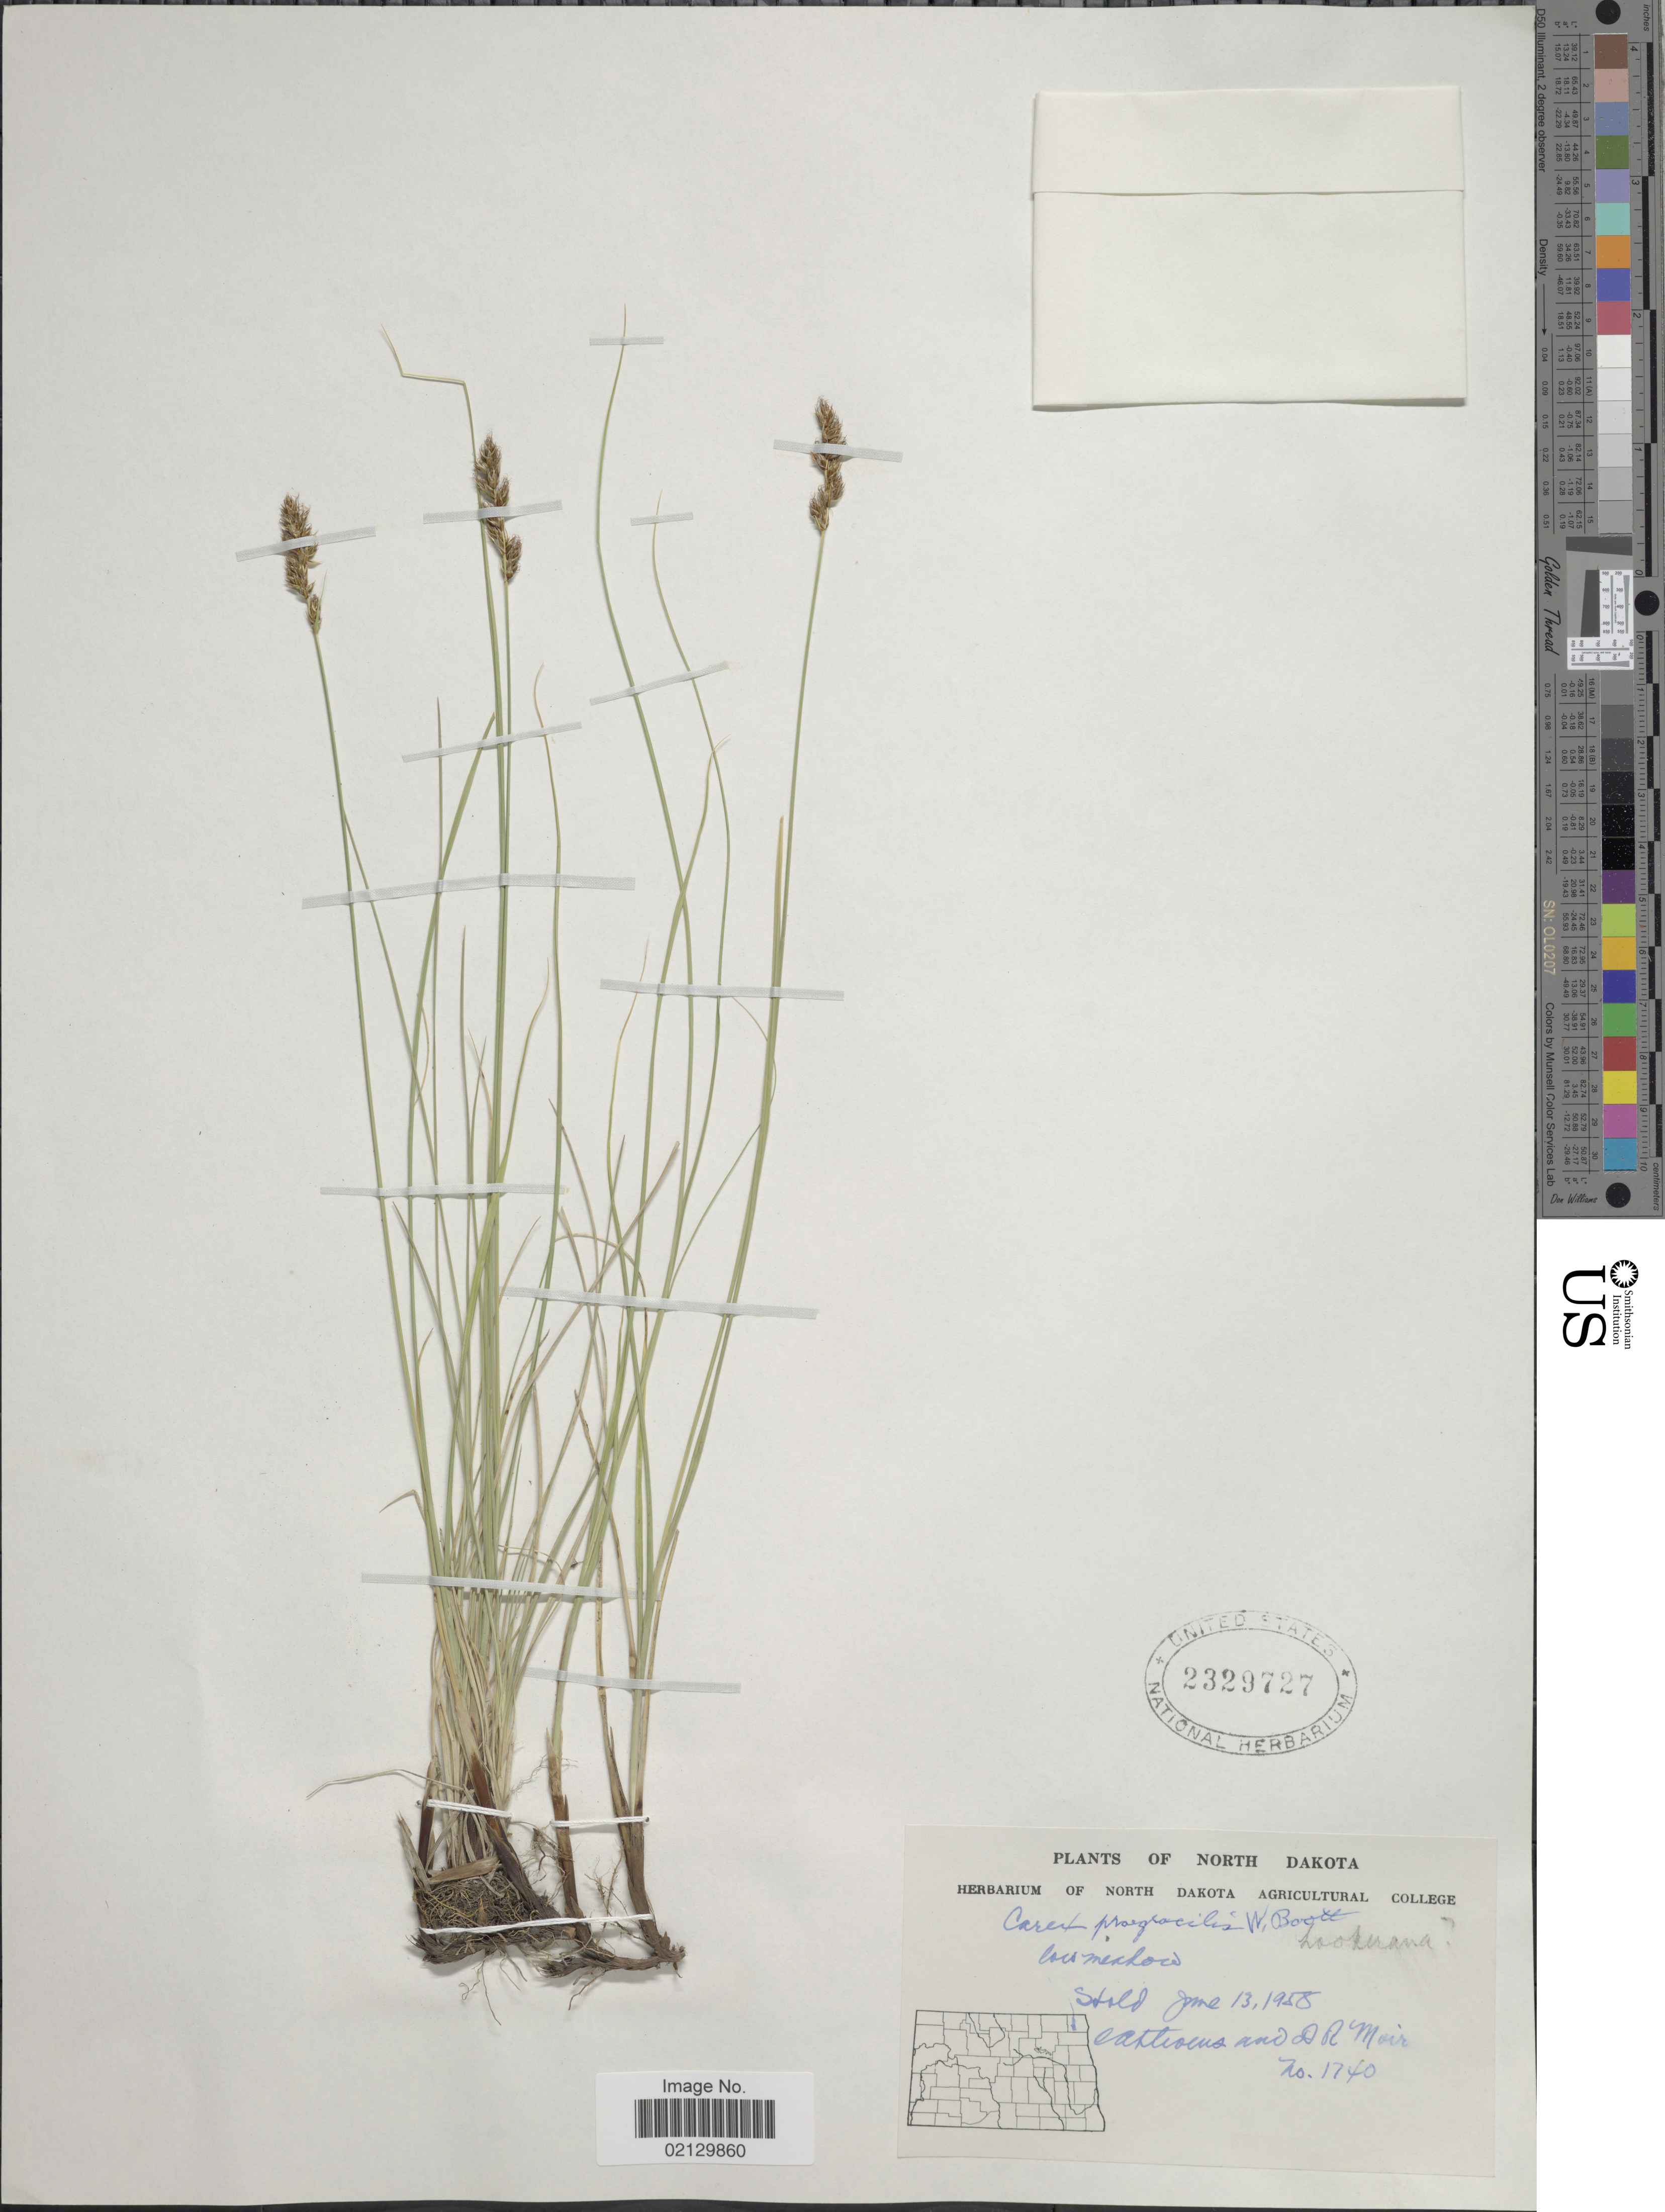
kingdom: Plantae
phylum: Tracheophyta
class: Liliopsida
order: Poales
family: Cyperaceae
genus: Carex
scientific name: Carex praegracilis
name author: W. Boott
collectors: O. A. Stevens & D. Moir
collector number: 1740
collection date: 1958-06-13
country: United States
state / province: North Dakota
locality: North Dakota, Stold [interpreted].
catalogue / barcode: US 2329727